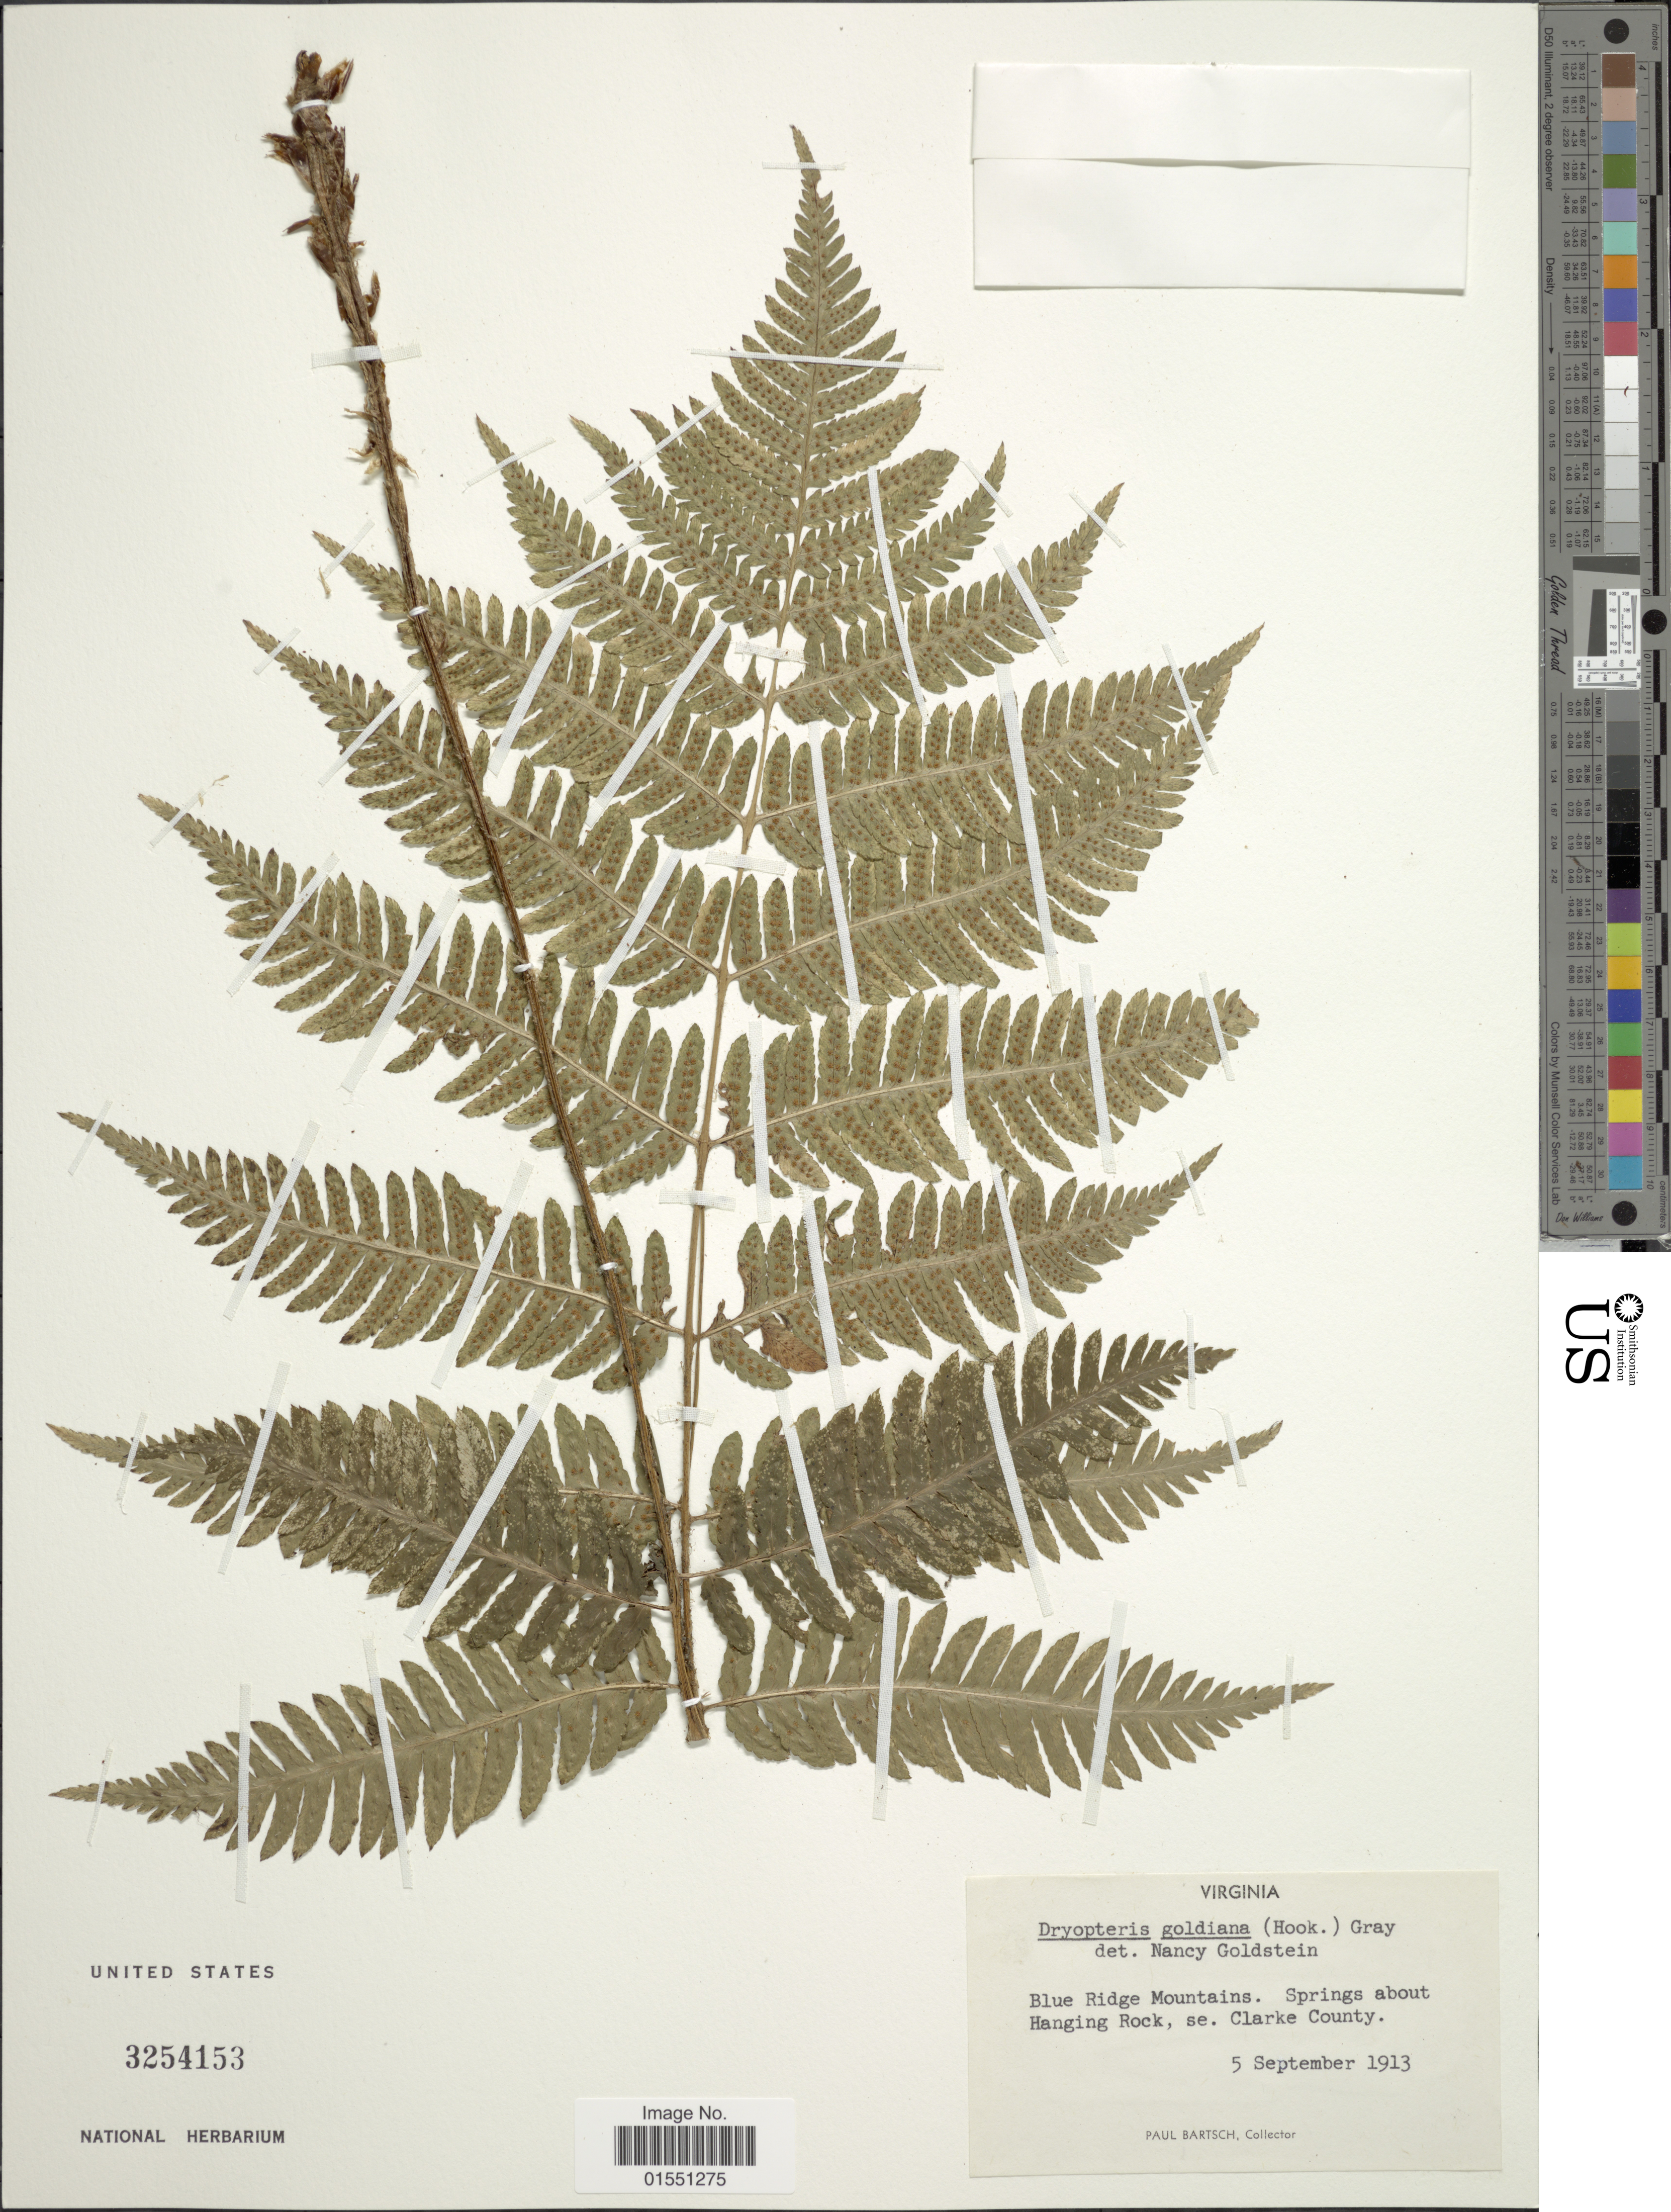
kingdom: Plantae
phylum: Tracheophyta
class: Polypodiopsida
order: Polypodiales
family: Dryopteridaceae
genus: Dryopteris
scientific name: Dryopteris goldiana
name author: (Hook. ex Goldie) A. Gray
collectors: P. Bartsch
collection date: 1913-09-05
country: United States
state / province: Virginia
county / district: Clarke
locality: Blue Ridge Mountains. Springs about Hanging Rock, se. Clarke County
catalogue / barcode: US 3254153